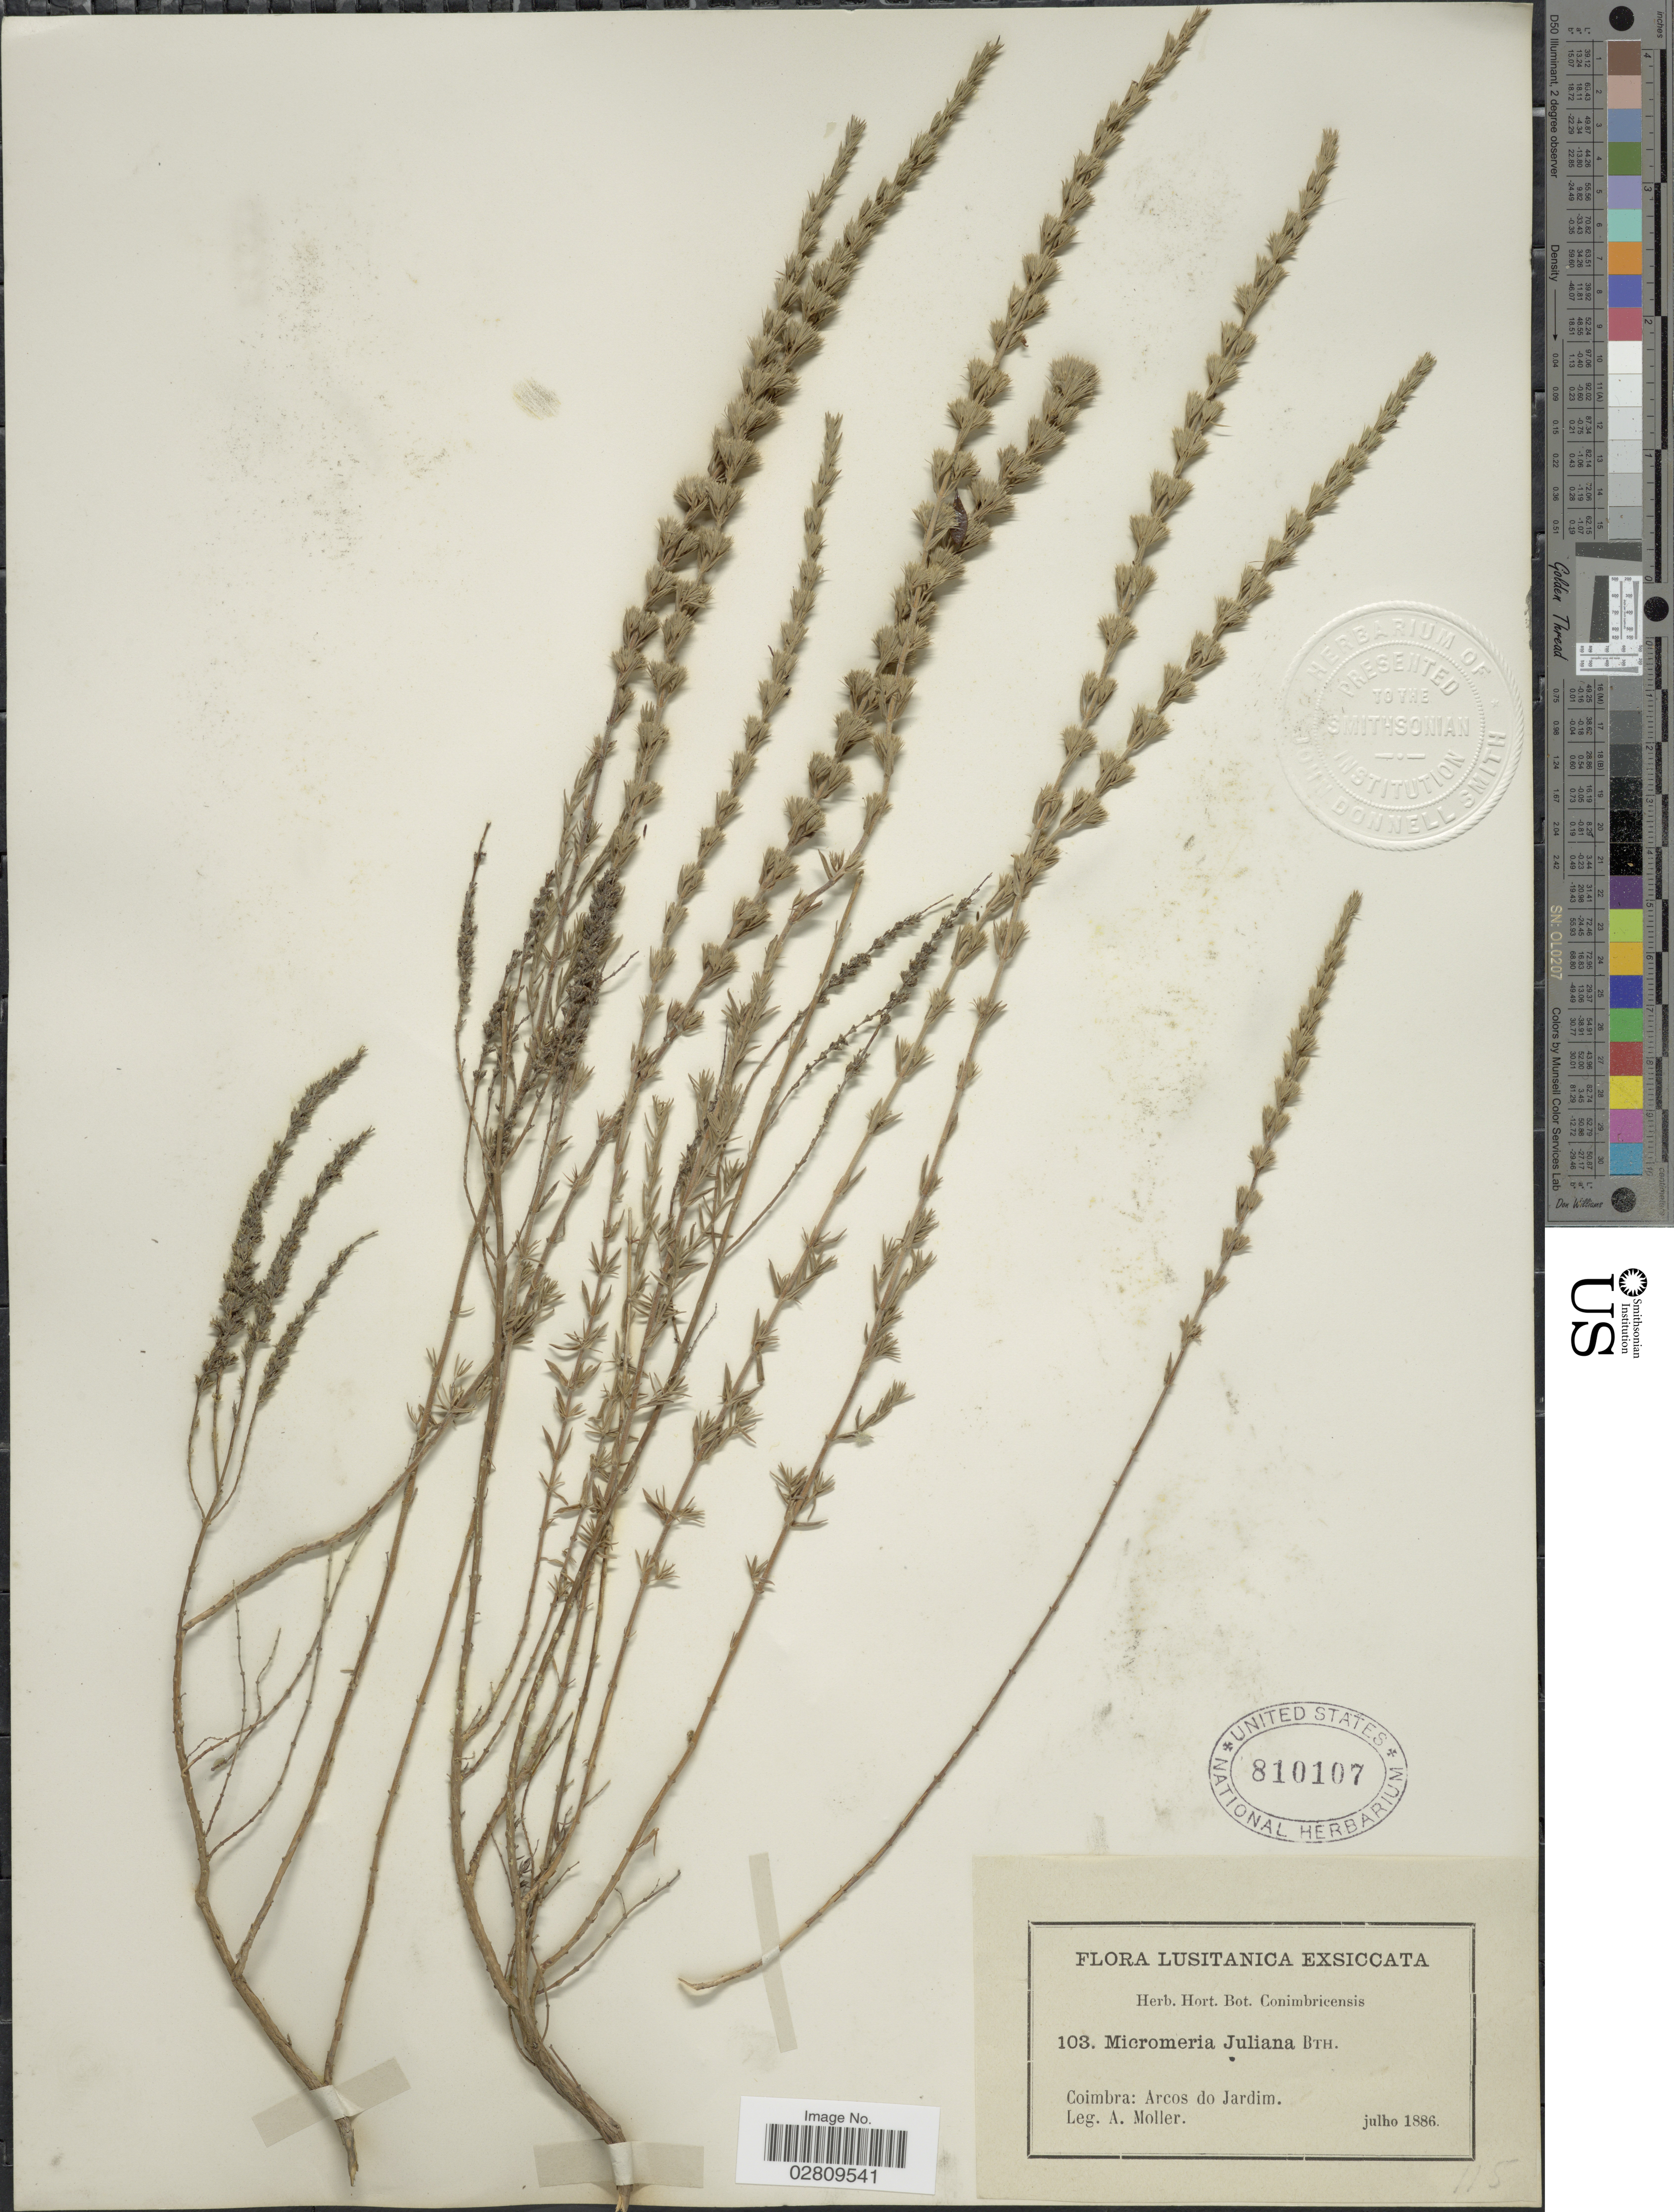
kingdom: Plantae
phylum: Tracheophyta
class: Magnoliopsida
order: Lamiales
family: Lamiaceae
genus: Micromeria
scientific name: Micromeria juliana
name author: (L.) Benth. ex Rchb.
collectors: A. Moller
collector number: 103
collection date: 1886-07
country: Portugal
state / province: Coimbra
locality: Lusitanica. Arcos do Jardim.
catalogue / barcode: US 810107